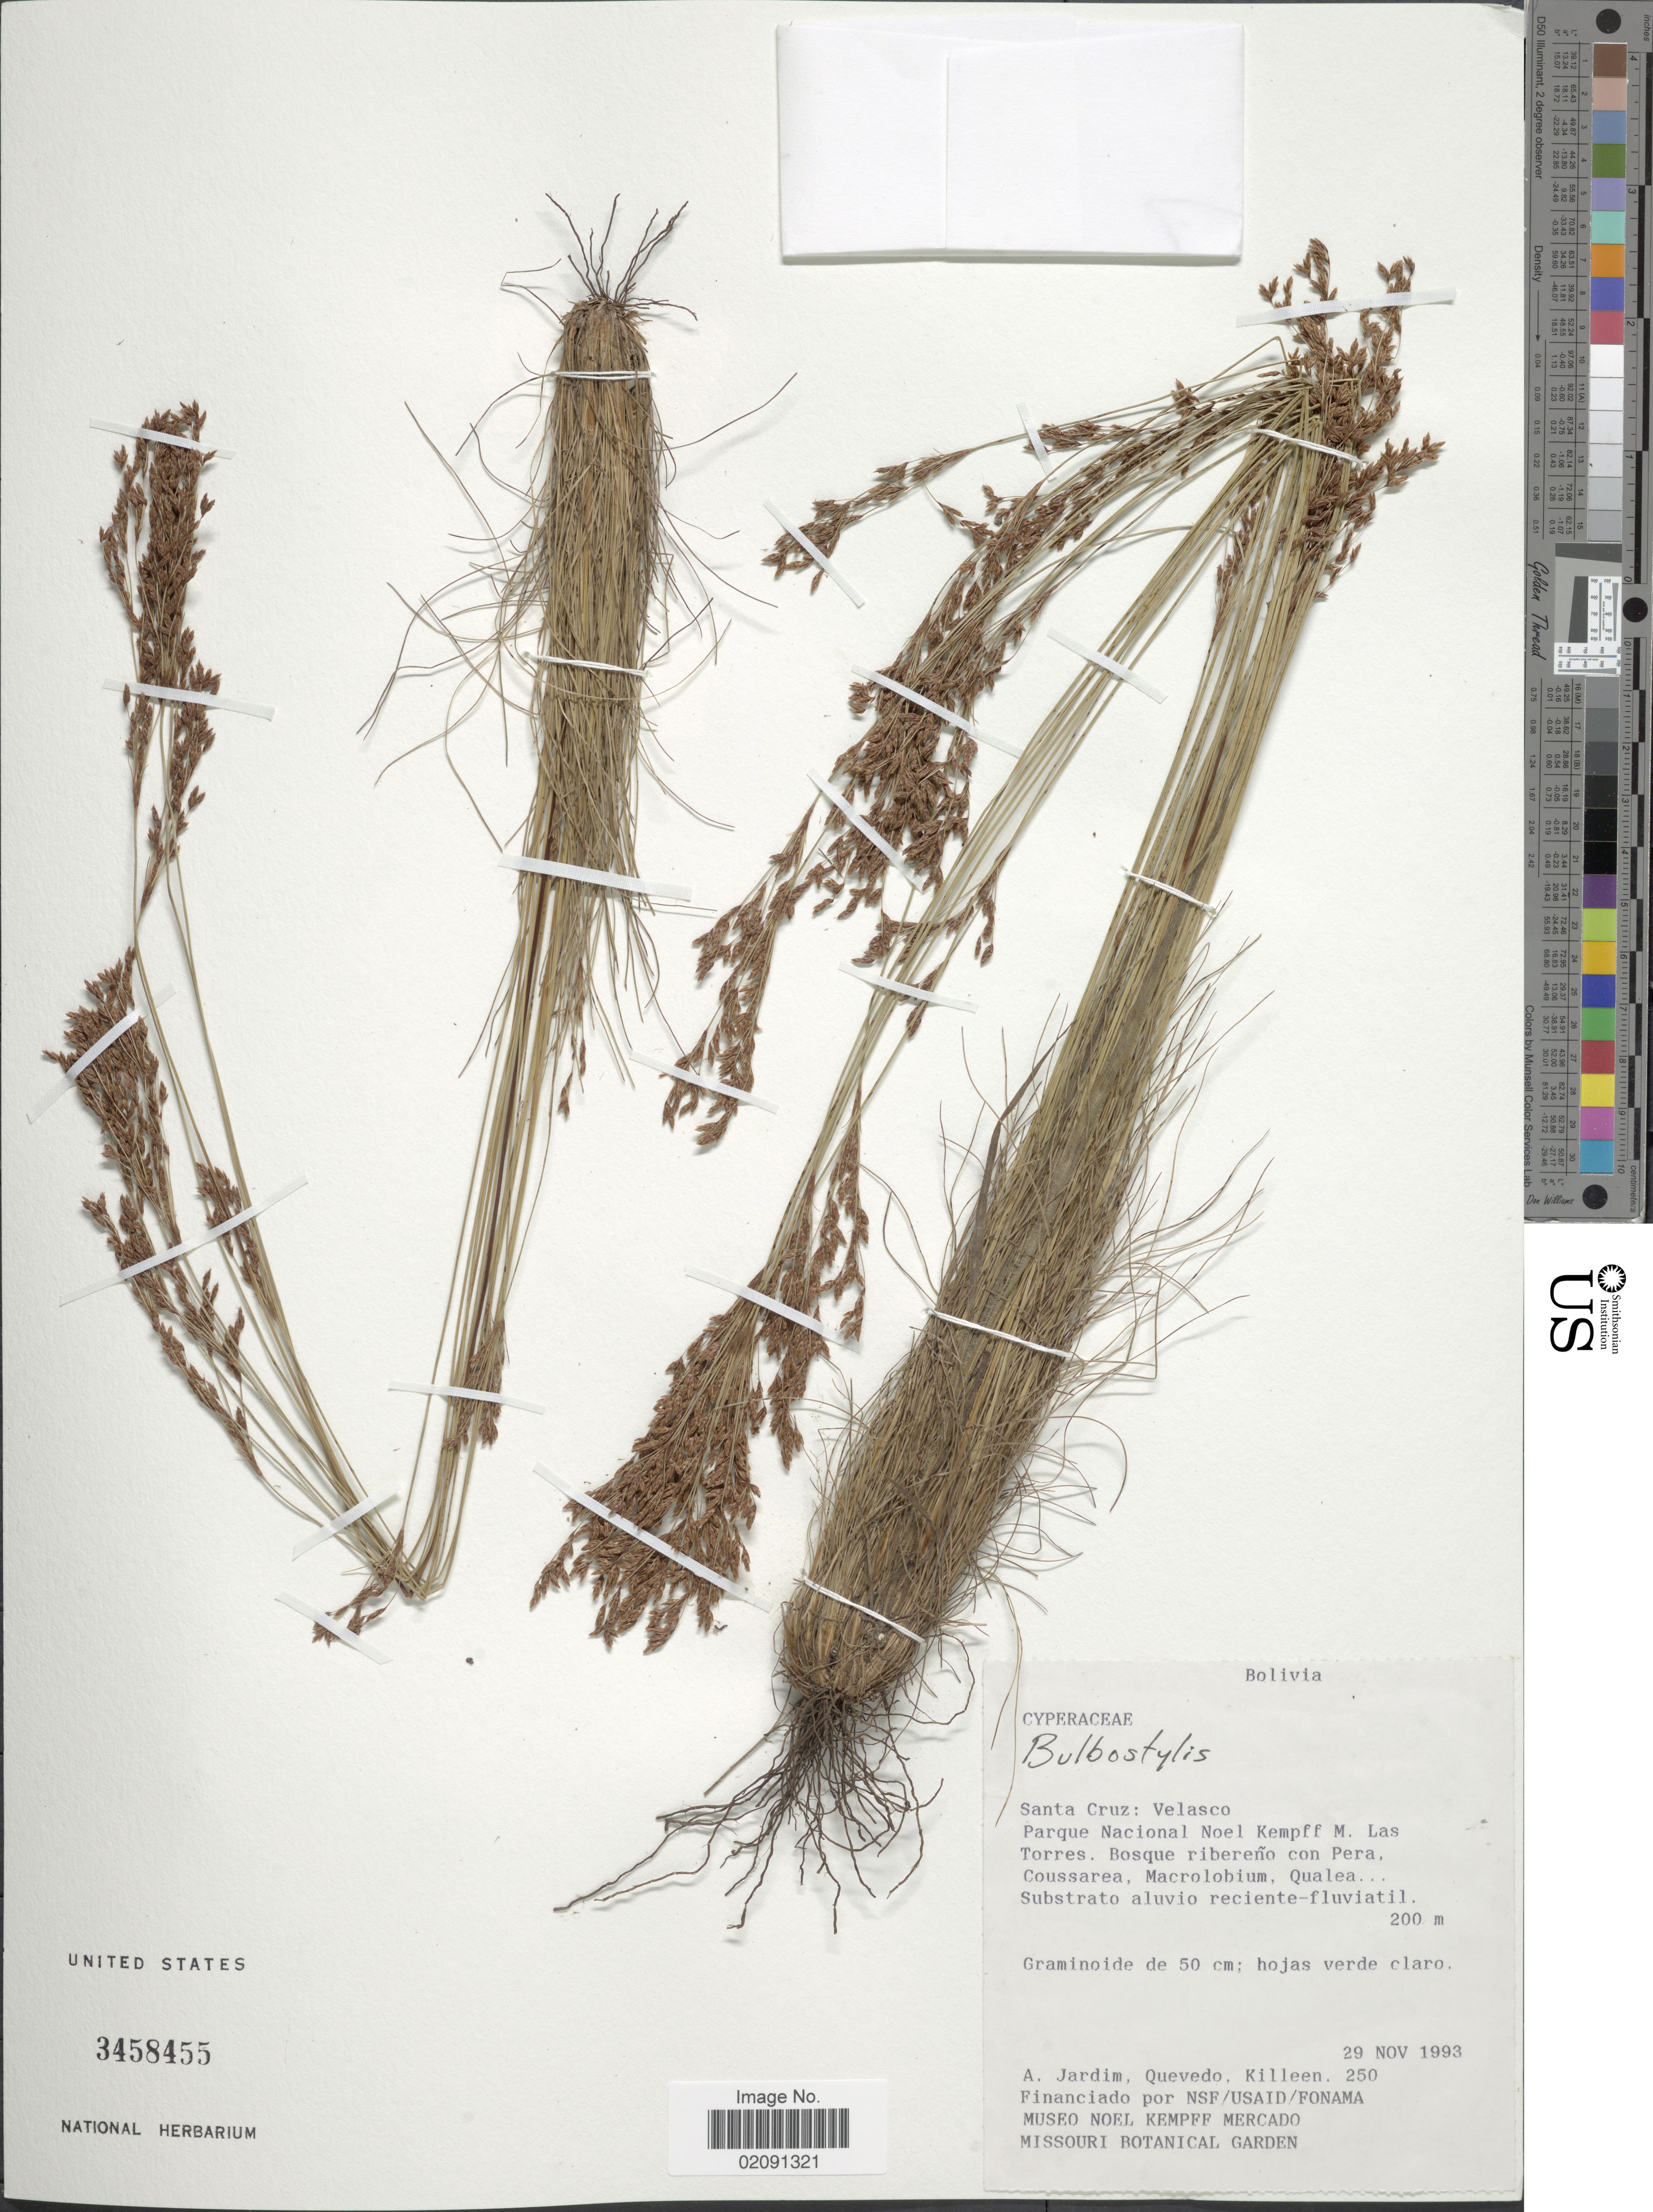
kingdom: Plantae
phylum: Tracheophyta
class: Liliopsida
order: Poales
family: Cyperaceae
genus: Bulbostylis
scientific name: Bulbostylis sp.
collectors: A. Jardim, -- Quevedo & Killeen, --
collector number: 250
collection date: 1993-11-29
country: Bolivia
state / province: Santa Cruz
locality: Velasco, Parque Nacional Noel Kempff M. Las Torres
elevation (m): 200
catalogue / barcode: US 3458455